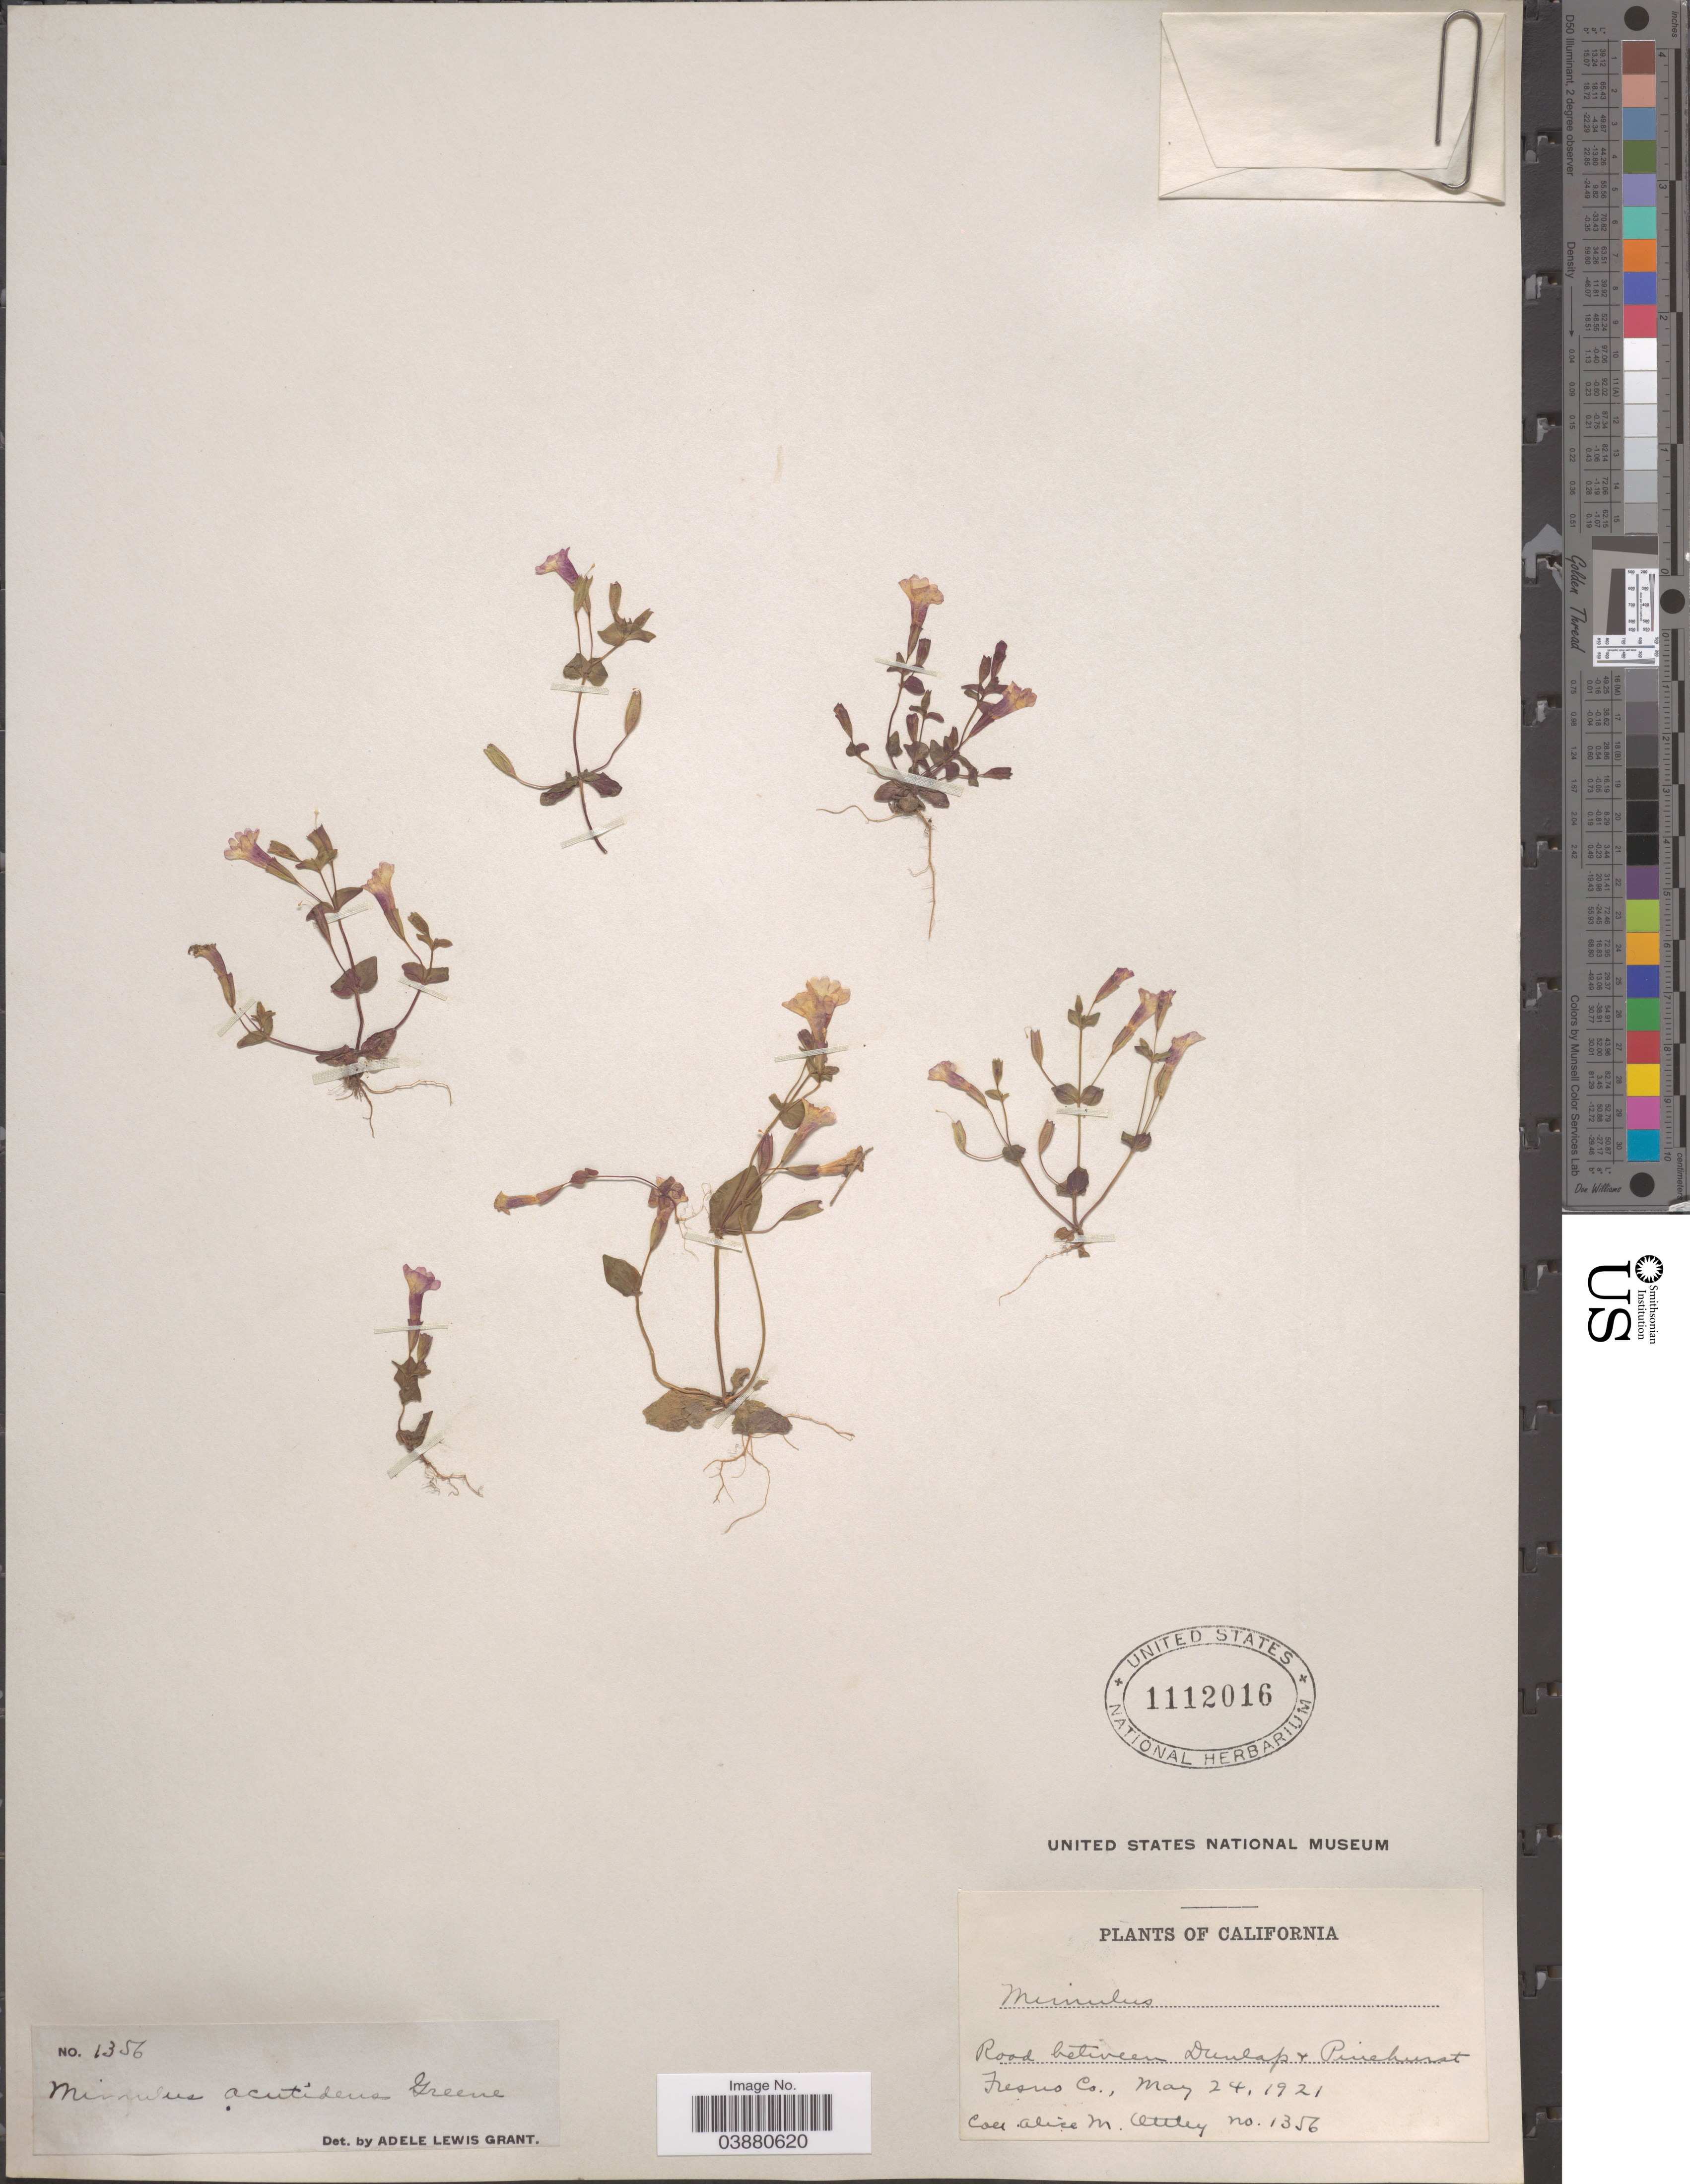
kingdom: Plantae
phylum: Tracheophyta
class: Magnoliopsida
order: Lamiales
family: Phrymaceae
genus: Mimulus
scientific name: Mimulus acutidens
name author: Greene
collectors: A. M. Ottley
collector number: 1356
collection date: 1921-05-24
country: United States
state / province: California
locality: Road between Dunlap & Pinehurst. Fresus Co.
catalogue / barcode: US 1112016